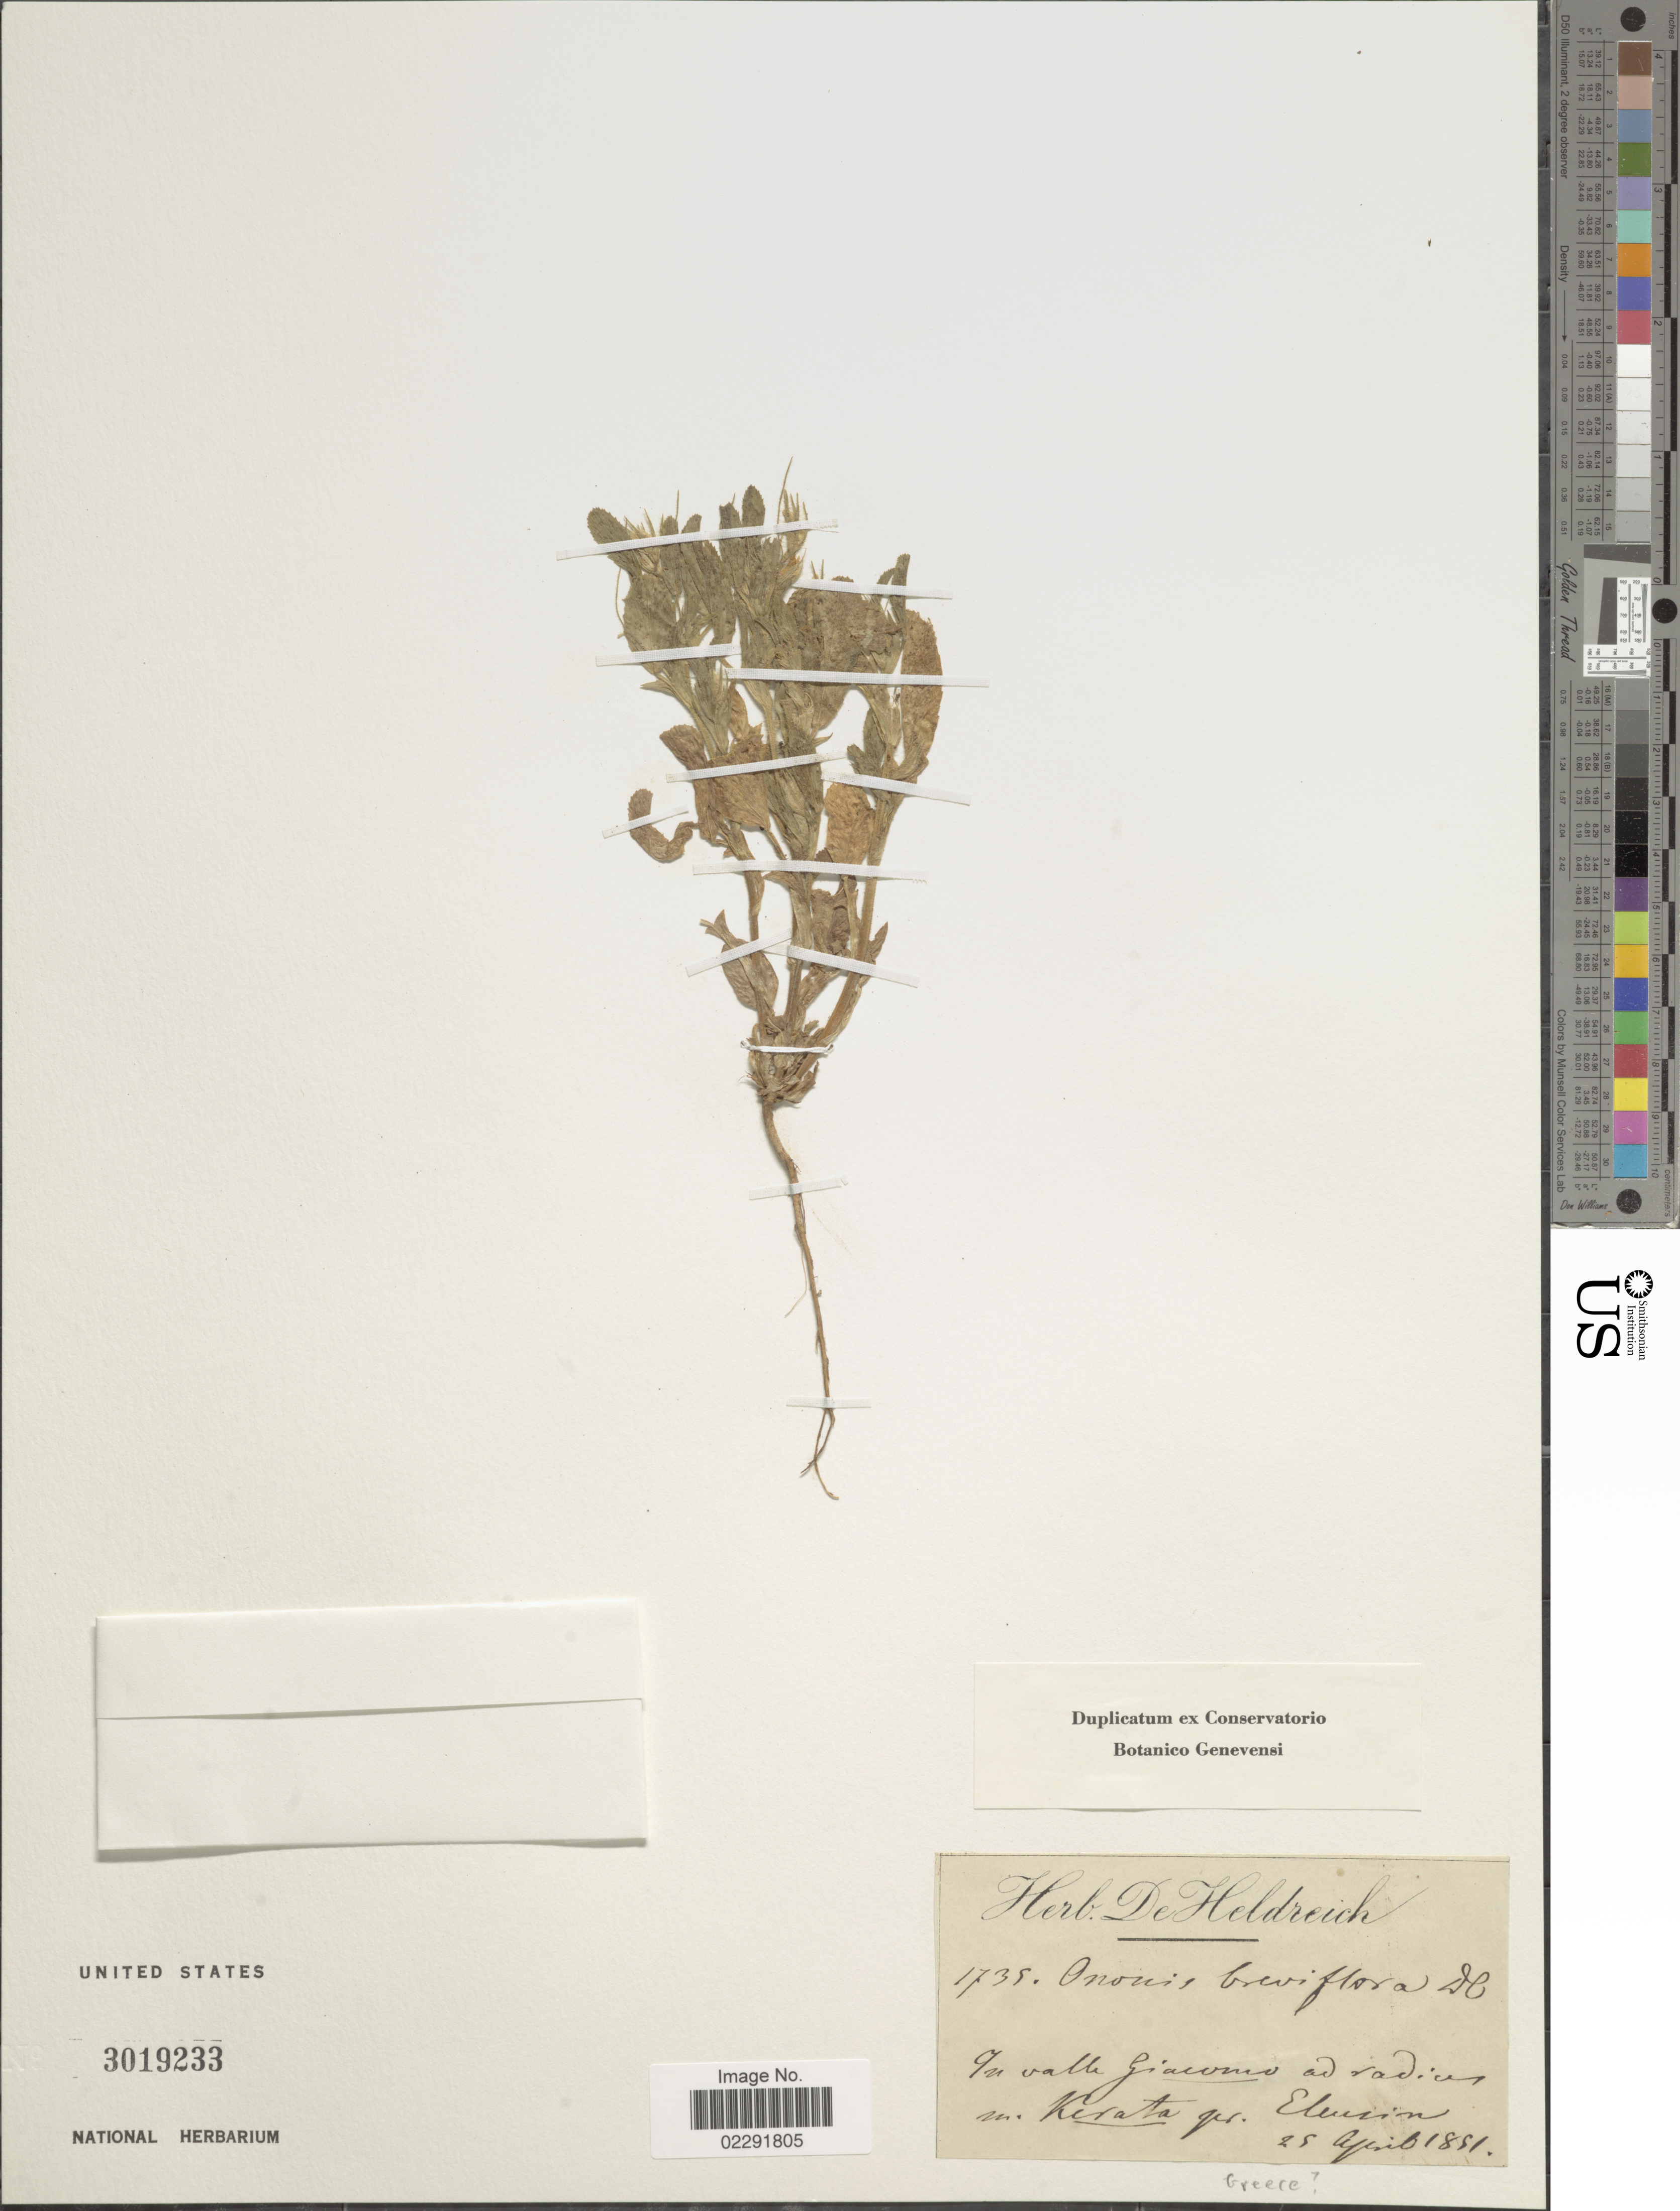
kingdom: Plantae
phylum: Tracheophyta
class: Magnoliopsida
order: Fabales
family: Fabaceae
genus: Ononis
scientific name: Ononis breviflora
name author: DC.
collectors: ex herb. De Heldreich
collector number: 1735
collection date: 1881-04-25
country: Greece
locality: In valle giacomo ad radices im Kerata ger. Elevsis.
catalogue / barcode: US 3019233